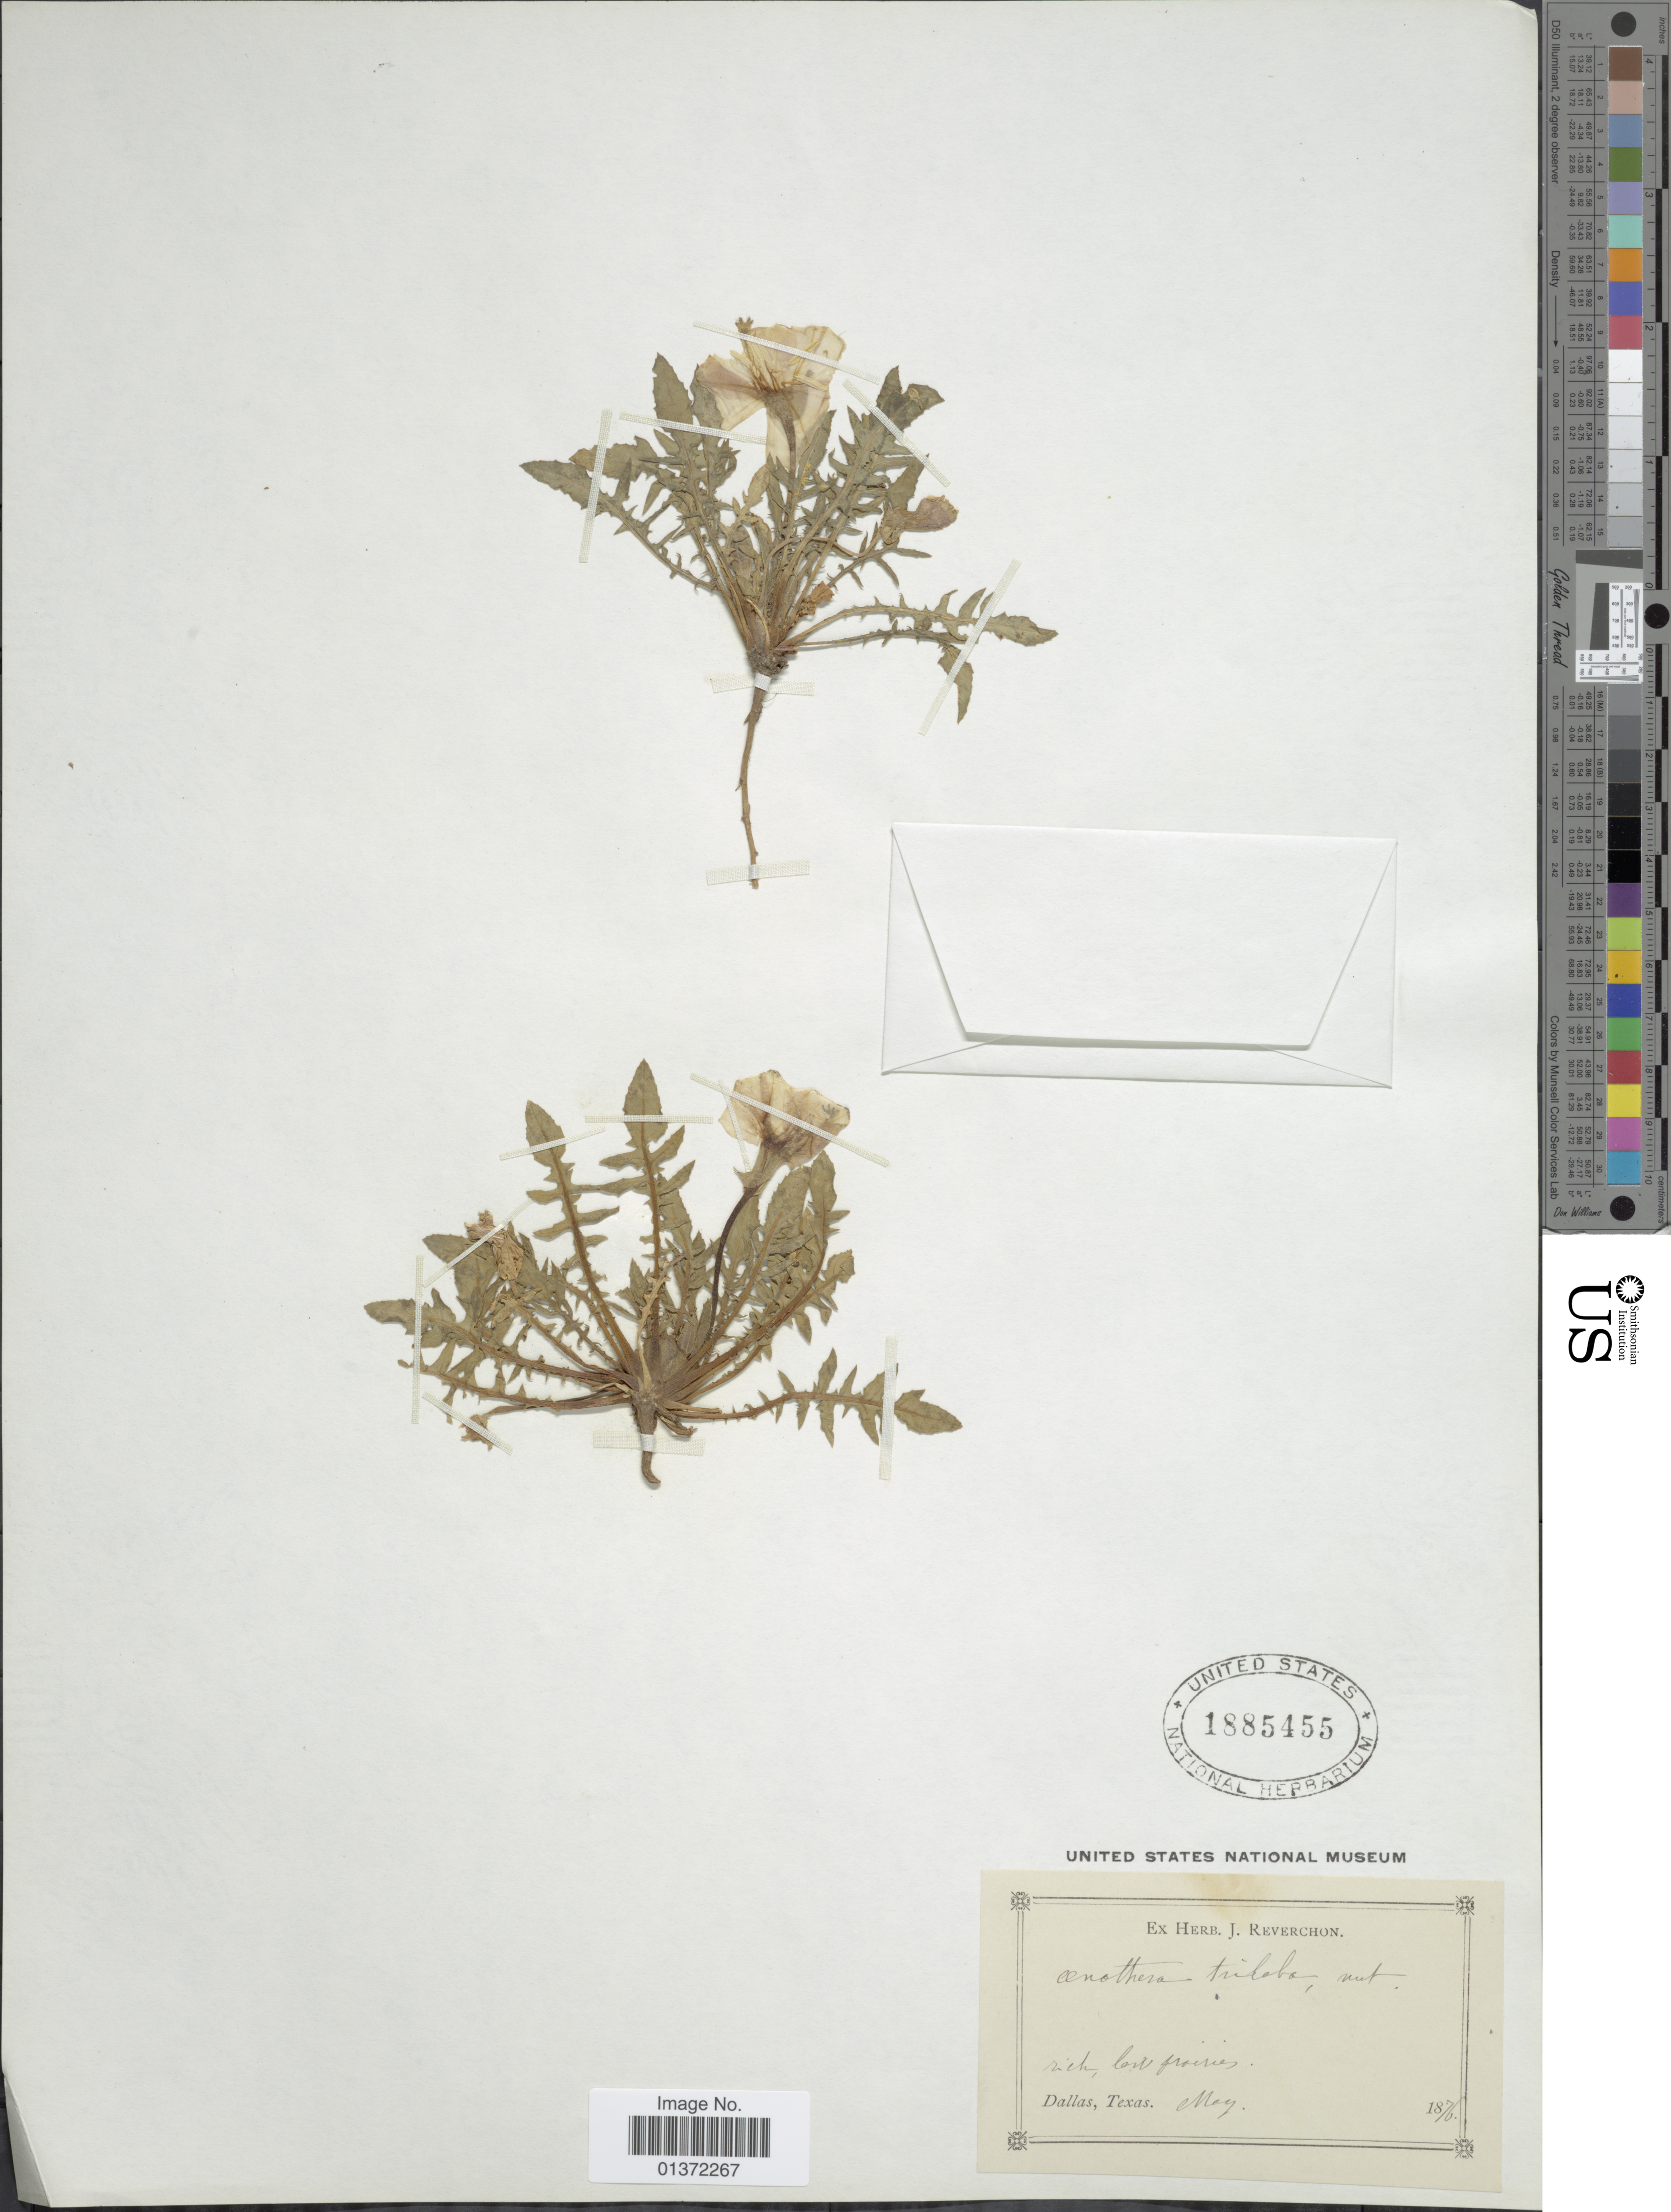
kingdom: Plantae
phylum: Tracheophyta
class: Magnoliopsida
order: Myrtales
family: Onagraceae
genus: Oenothera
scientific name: Oenothera triloba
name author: Nutt.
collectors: J. Reverchon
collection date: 1876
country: United States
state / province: Texas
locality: Dallas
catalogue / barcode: US 1885455